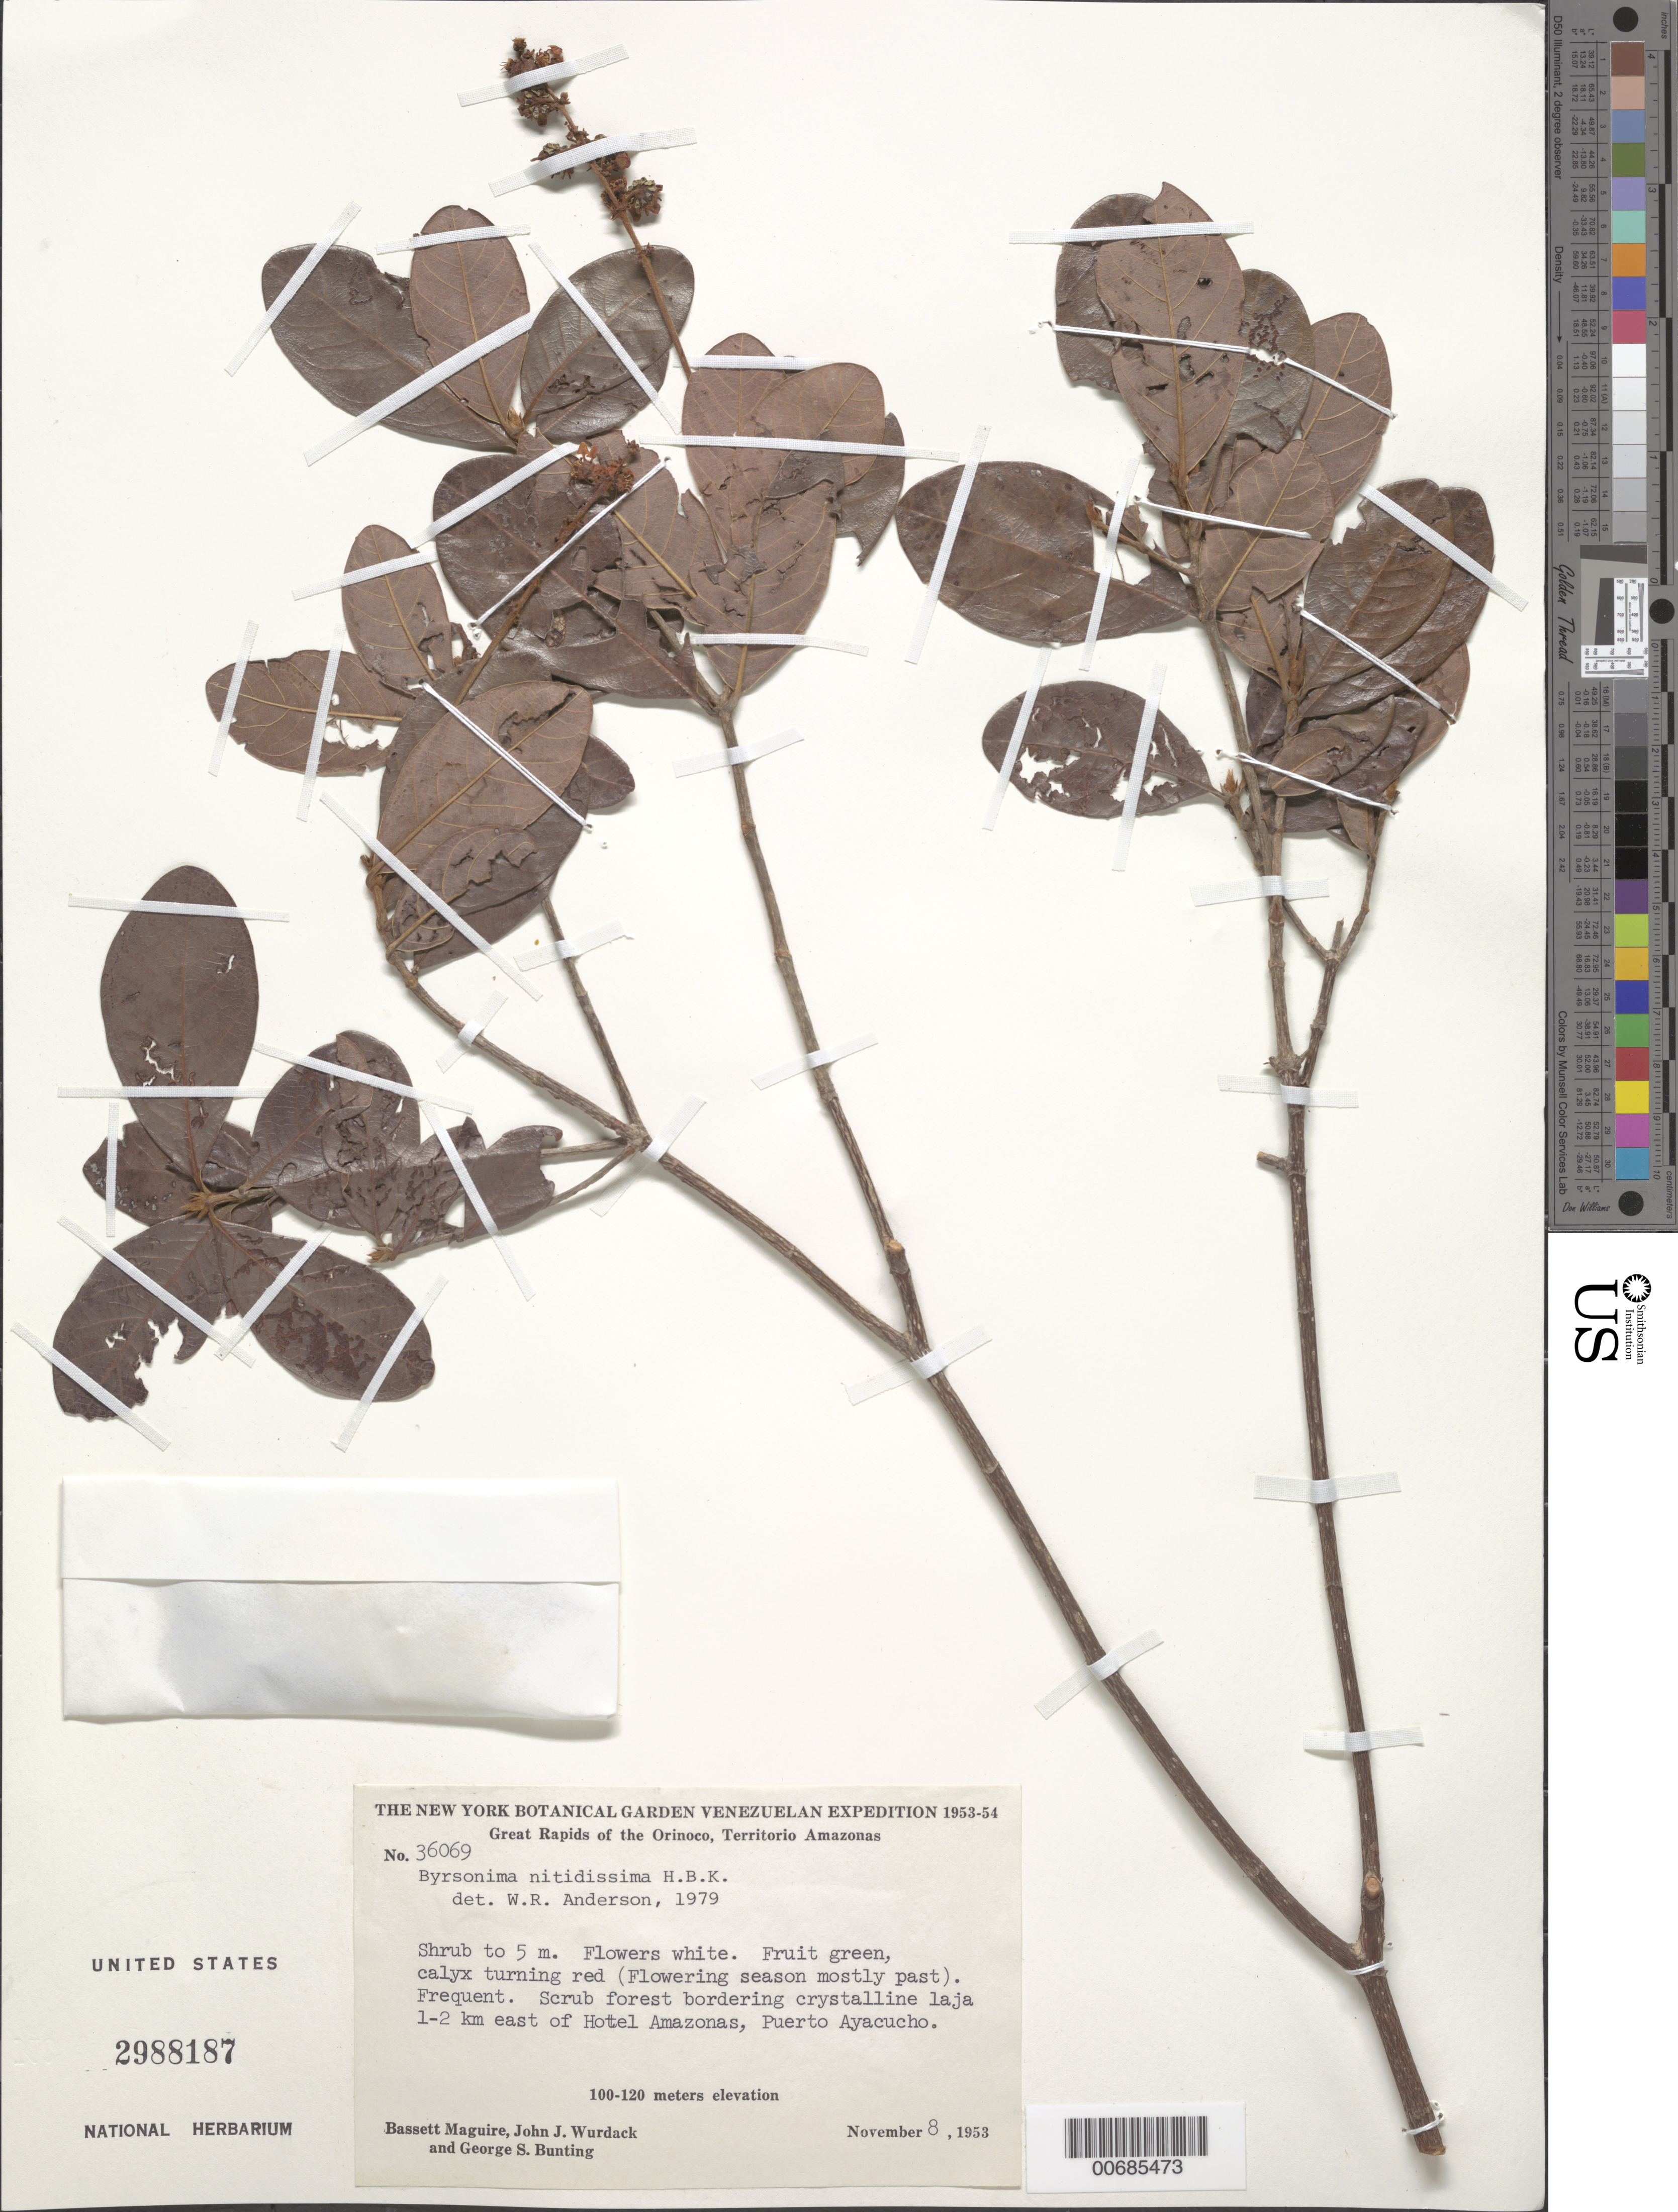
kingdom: Plantae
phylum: Tracheophyta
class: Magnoliopsida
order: Malpighiales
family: Malpighiaceae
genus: Byrsonima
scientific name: Byrsonima nitidissima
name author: Kunth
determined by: Anderson, W. R., (MICH), University of Michigan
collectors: B. Maguire, J. J. Wurdack & G. S. Bunting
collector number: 36069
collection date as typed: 8-Nov-53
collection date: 1953-11-08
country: Venezuela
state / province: Amazonas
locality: Puerto Ayacucho, 1-2 km E of Hotel Amazonas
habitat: Scrub forest bordering crystalline laja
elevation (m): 100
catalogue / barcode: US 2988187